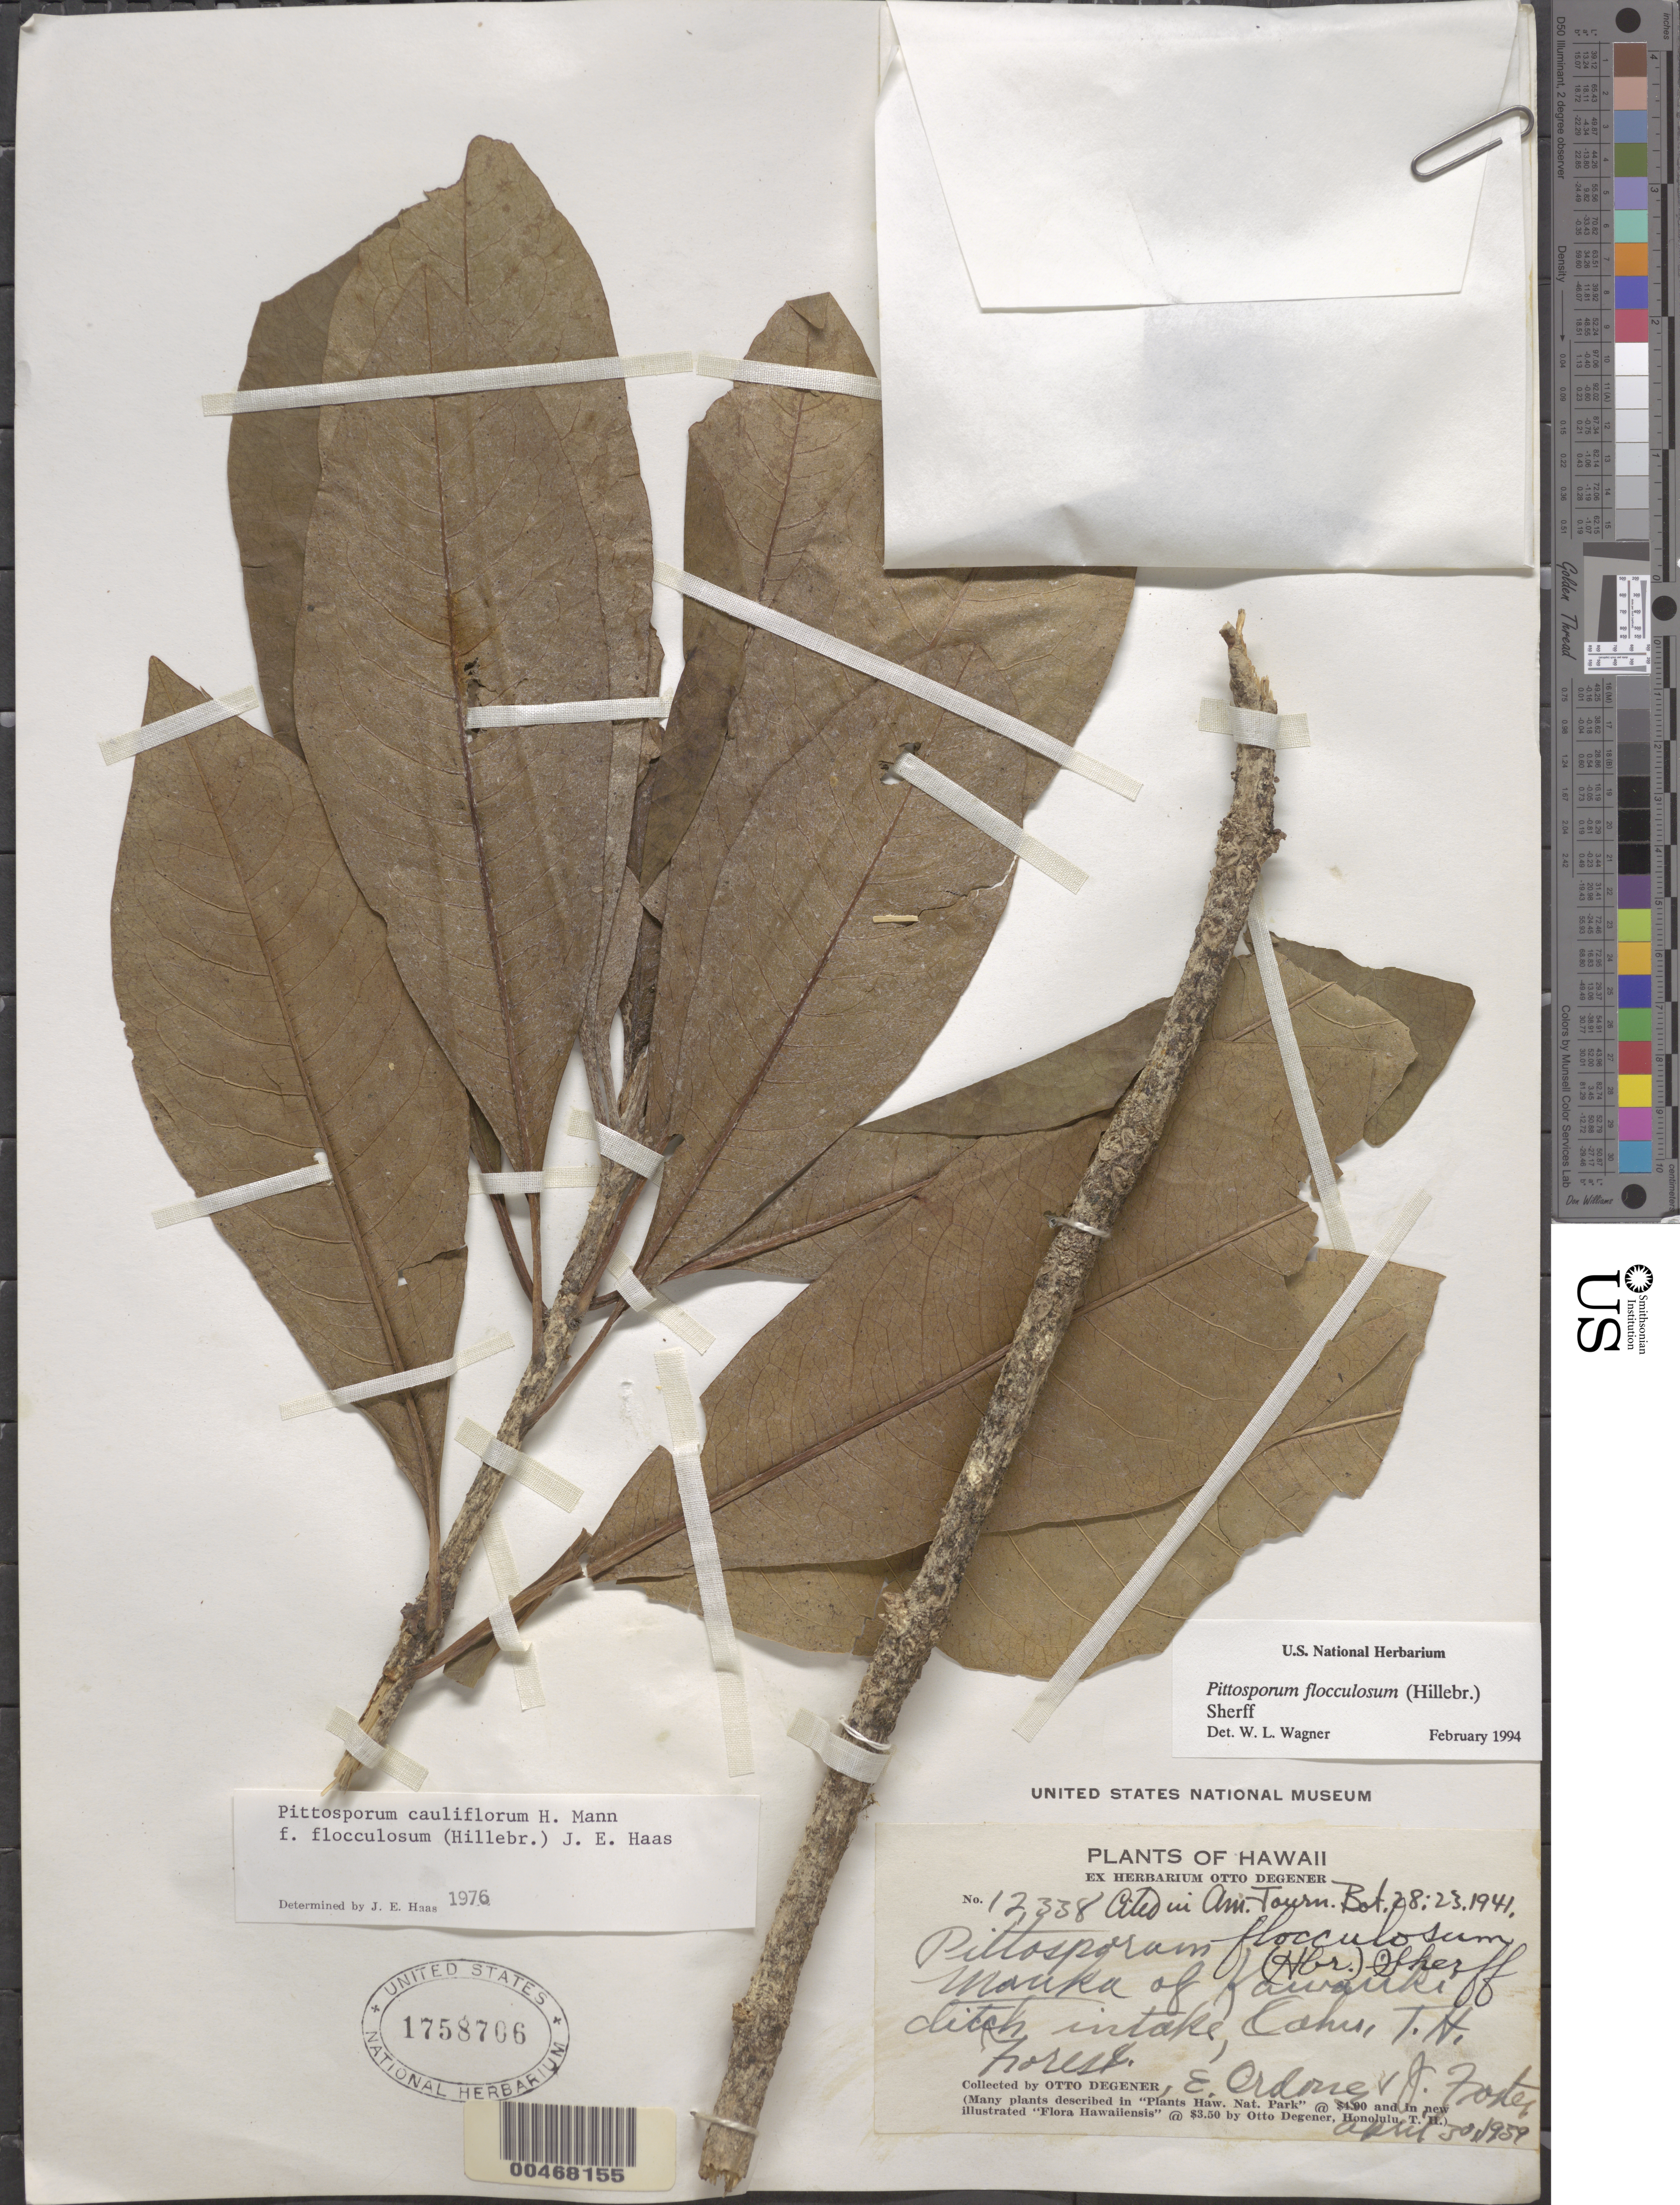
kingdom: Plantae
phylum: Tracheophyta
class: Magnoliopsida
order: Apiales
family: Pittosporaceae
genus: Pittosporum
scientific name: Pittosporum flocculosum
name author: (Hillebr.) Sherff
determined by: Wagner, W. L., (BOT), Smithsonian Institution - National Museum of Natural History (UNITED STATES)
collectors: O. Degener, E. Ordonez & J. Foster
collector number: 12338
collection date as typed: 30 Apr 1939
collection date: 1939-04-30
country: United States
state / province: Hawaii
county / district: Honolulu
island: Oahu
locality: Mauka of Kawaiiki ditch intake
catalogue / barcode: US 1758706